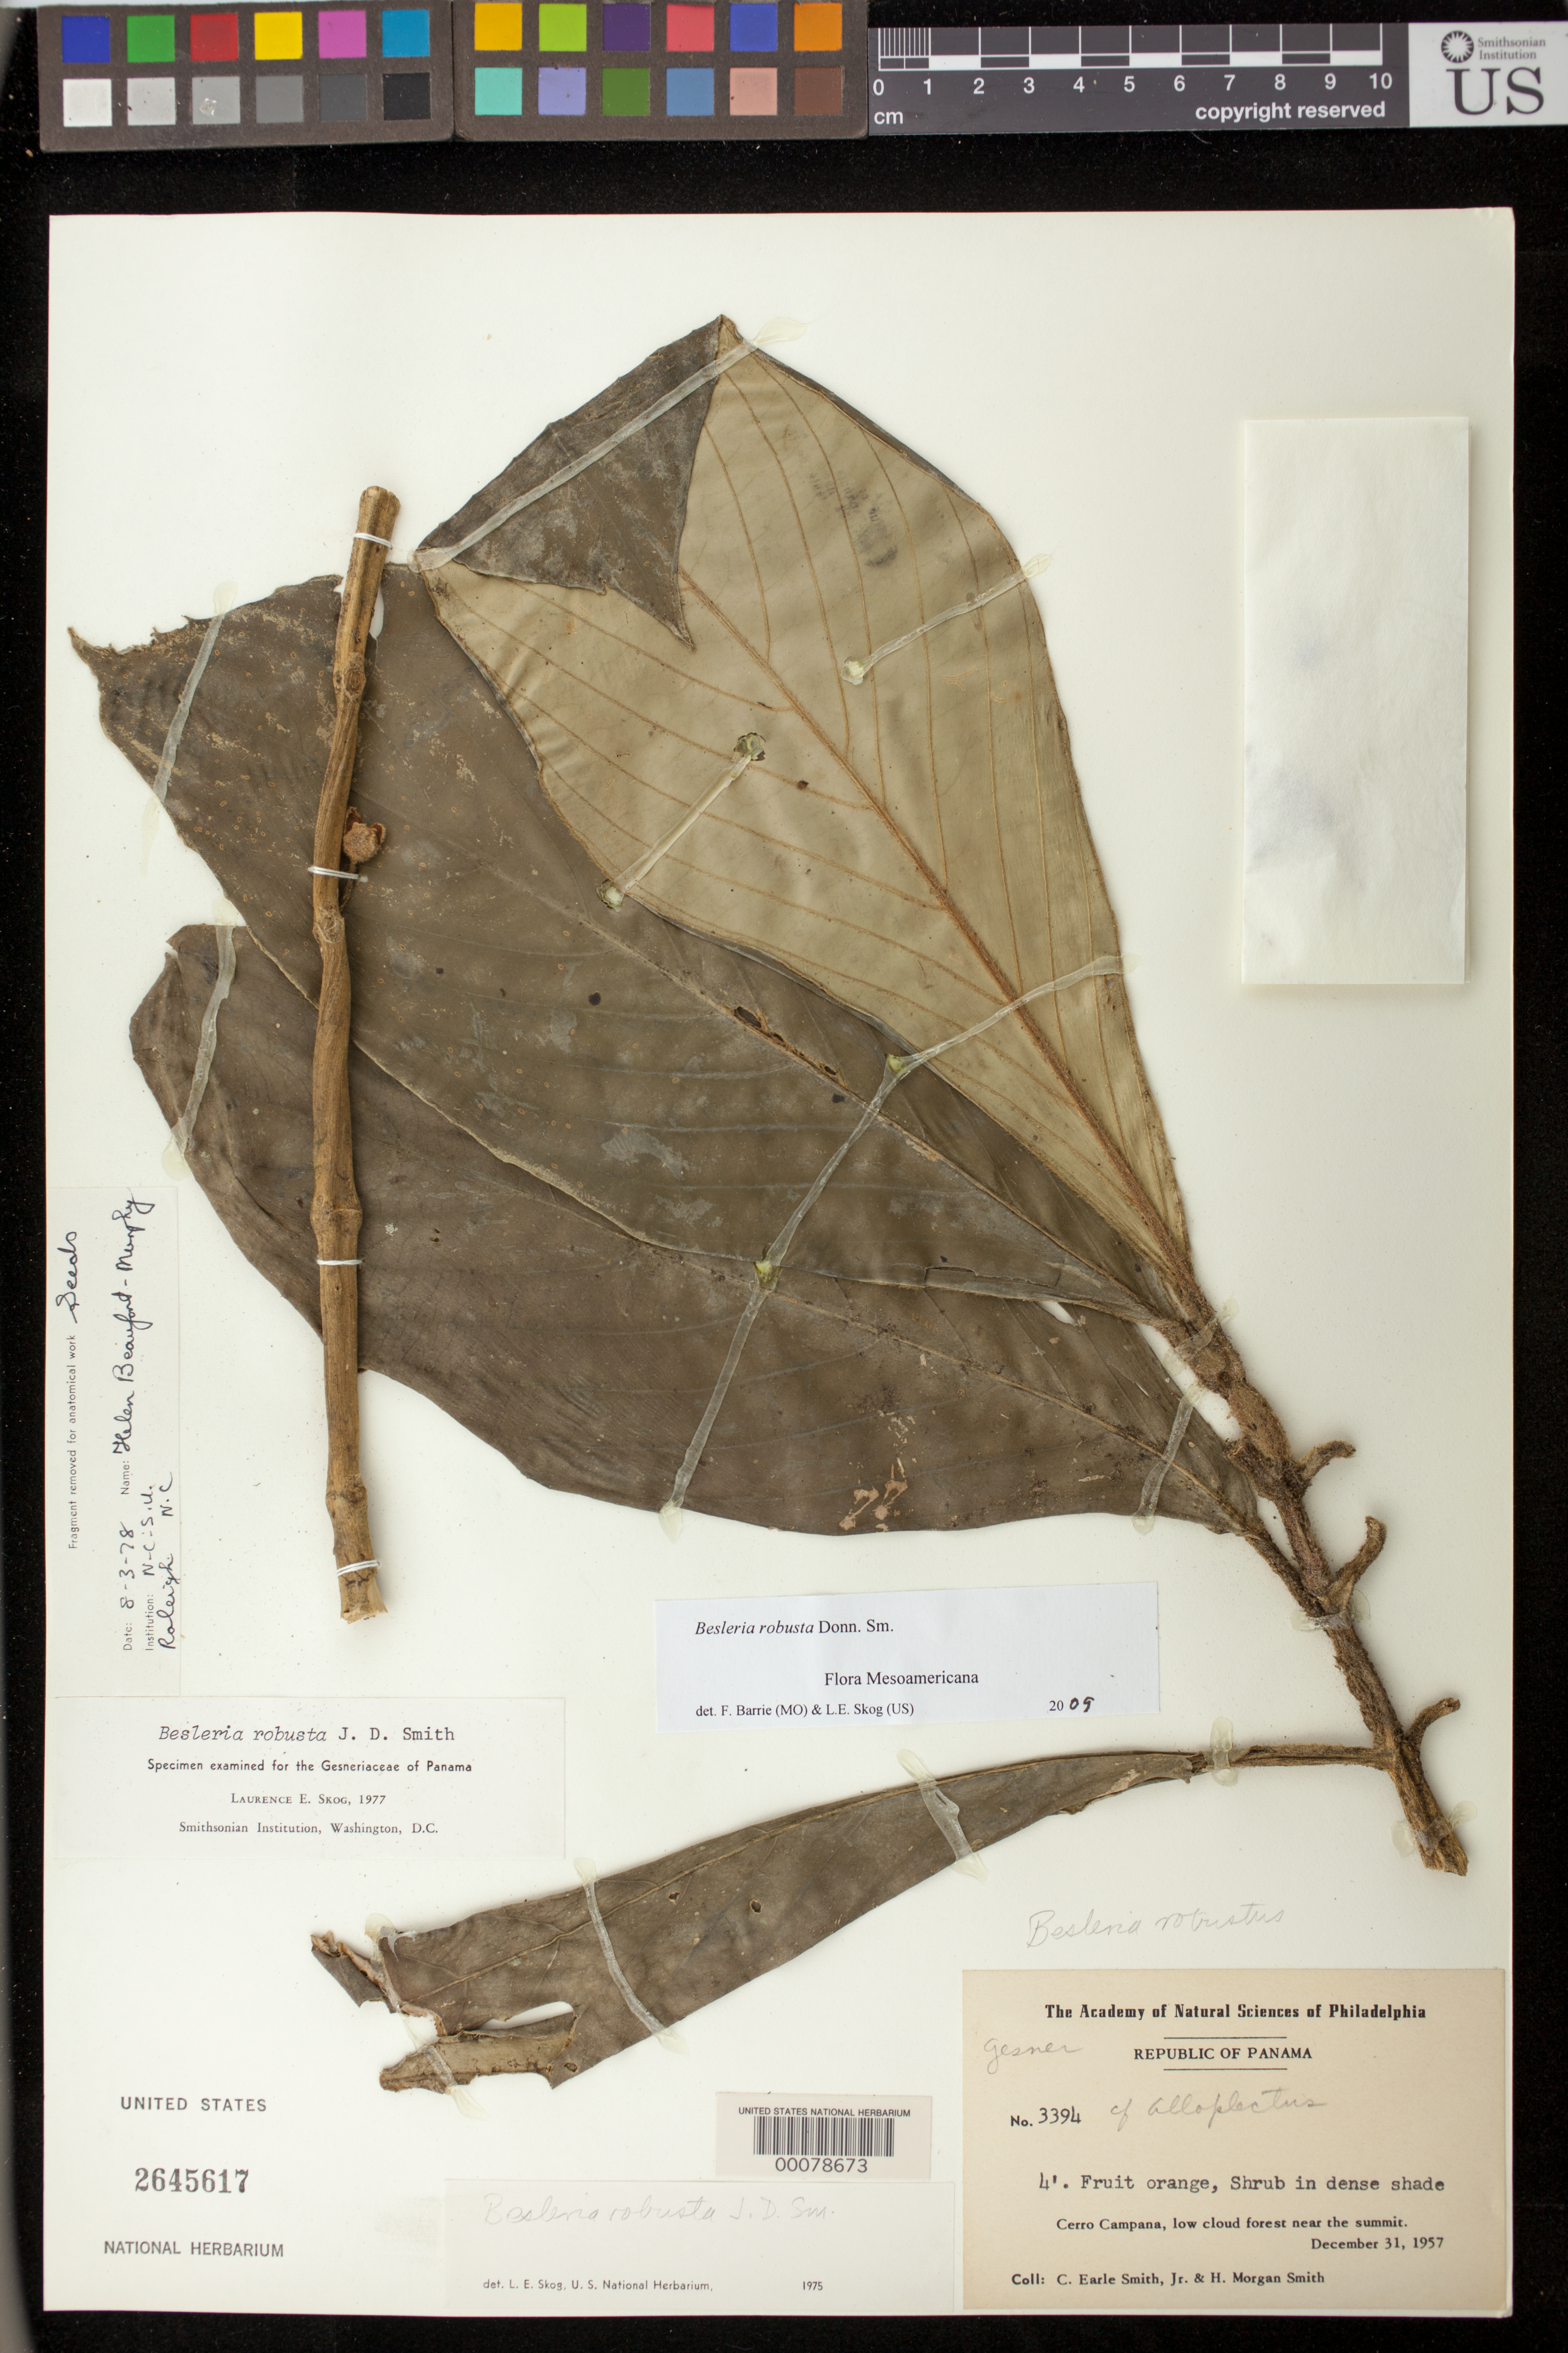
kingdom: Plantae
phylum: Tracheophyta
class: Magnoliopsida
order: Lamiales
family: Gesneriaceae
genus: Besleria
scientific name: Besleria robusta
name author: Donn. Sm.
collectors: C. E. Smith Jr. & H. M. Smith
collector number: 3394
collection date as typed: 31 Dec 1957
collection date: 1957-12-31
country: Panama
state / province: Panamá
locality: Cerro Campana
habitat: Low cloud forest near the summit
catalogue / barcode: US 2645617